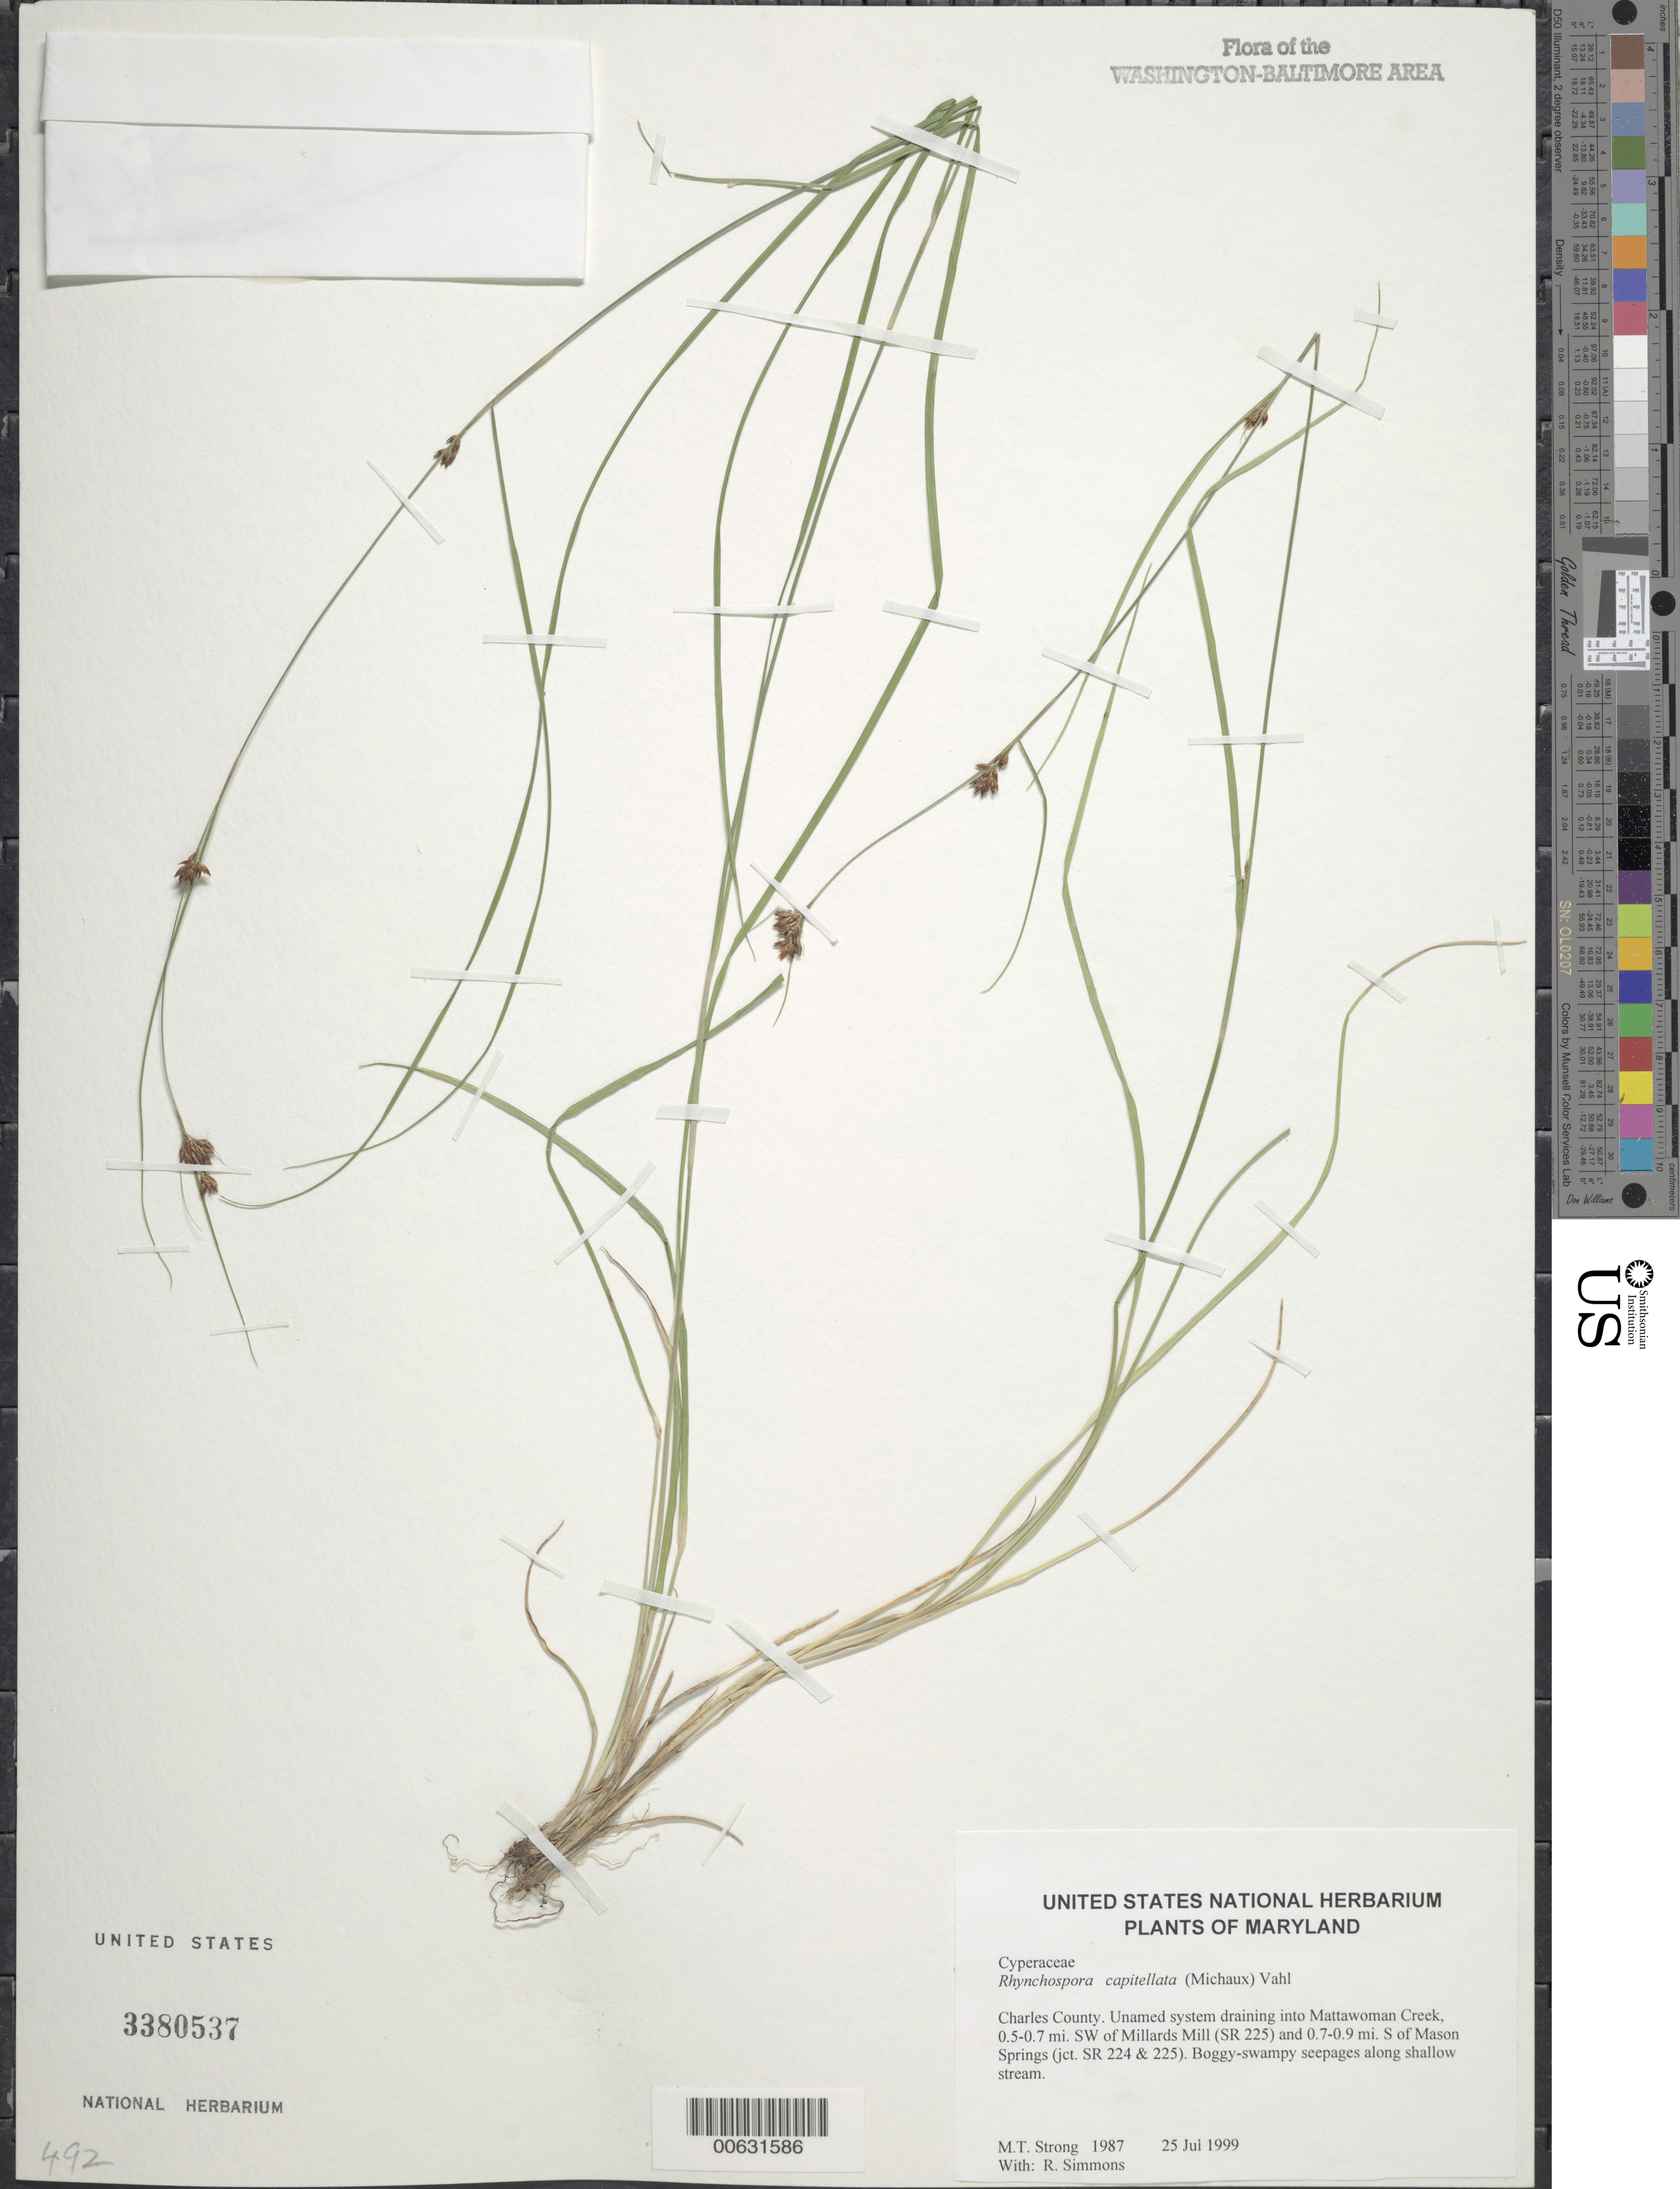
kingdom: Plantae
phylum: Tracheophyta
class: Liliopsida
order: Poales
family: Cyperaceae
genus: Rhynchospora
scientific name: Rhynchospora capitellata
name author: (Michx.) Vahl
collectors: M. T. Strong & R. Simmons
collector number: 1987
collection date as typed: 25 Jul 1999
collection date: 1999-07-25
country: United States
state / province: Maryland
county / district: Charles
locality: Unamed system draining into Mattawoman Creek, 0.5-0.7 mi. SW of Millards Mill (SR 225) and 0.7-0.9 mi. S of Mason Springs (jct. SR 224 & 225).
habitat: Boggy-swampy seepages along shallow stream.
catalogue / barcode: US 3380537